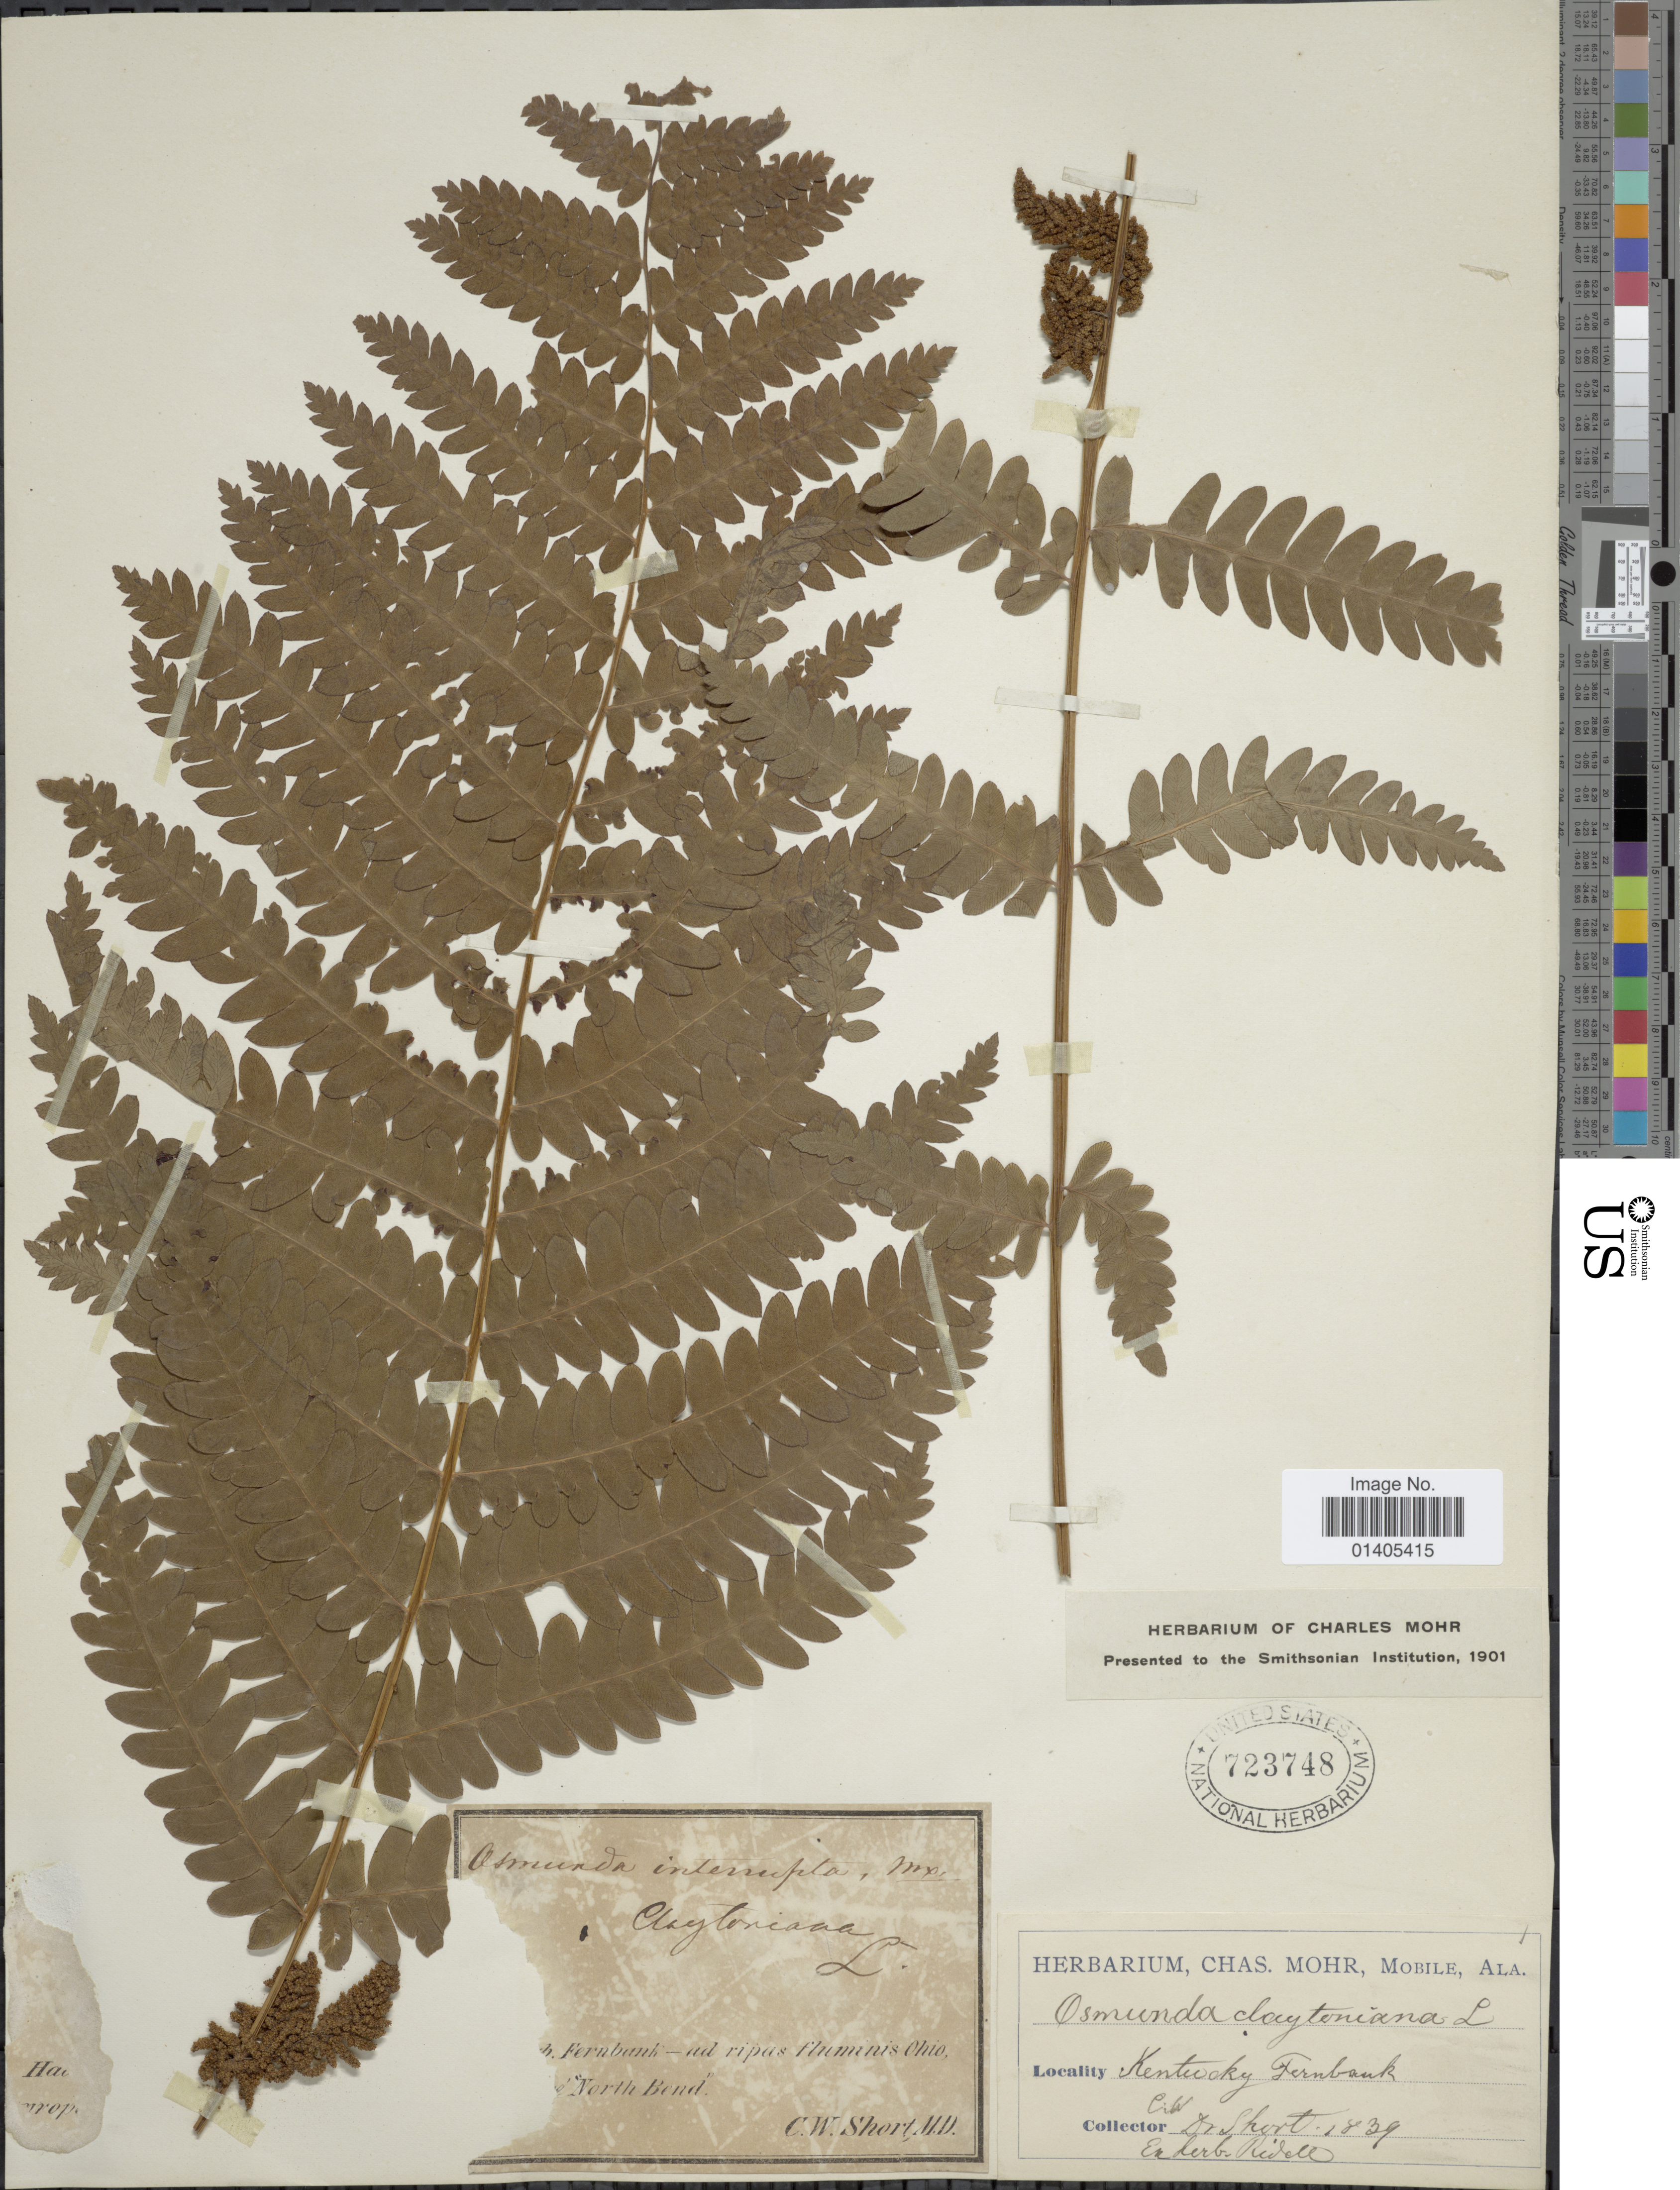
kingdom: Plantae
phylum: Tracheophyta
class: Polypodiopsida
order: Osmundales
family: Osmundaceae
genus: Osmunda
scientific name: Osmunda claytoniana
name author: (L.) Tagawa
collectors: -. Short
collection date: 1839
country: United States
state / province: Kentucky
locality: Fernbank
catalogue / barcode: US 723748